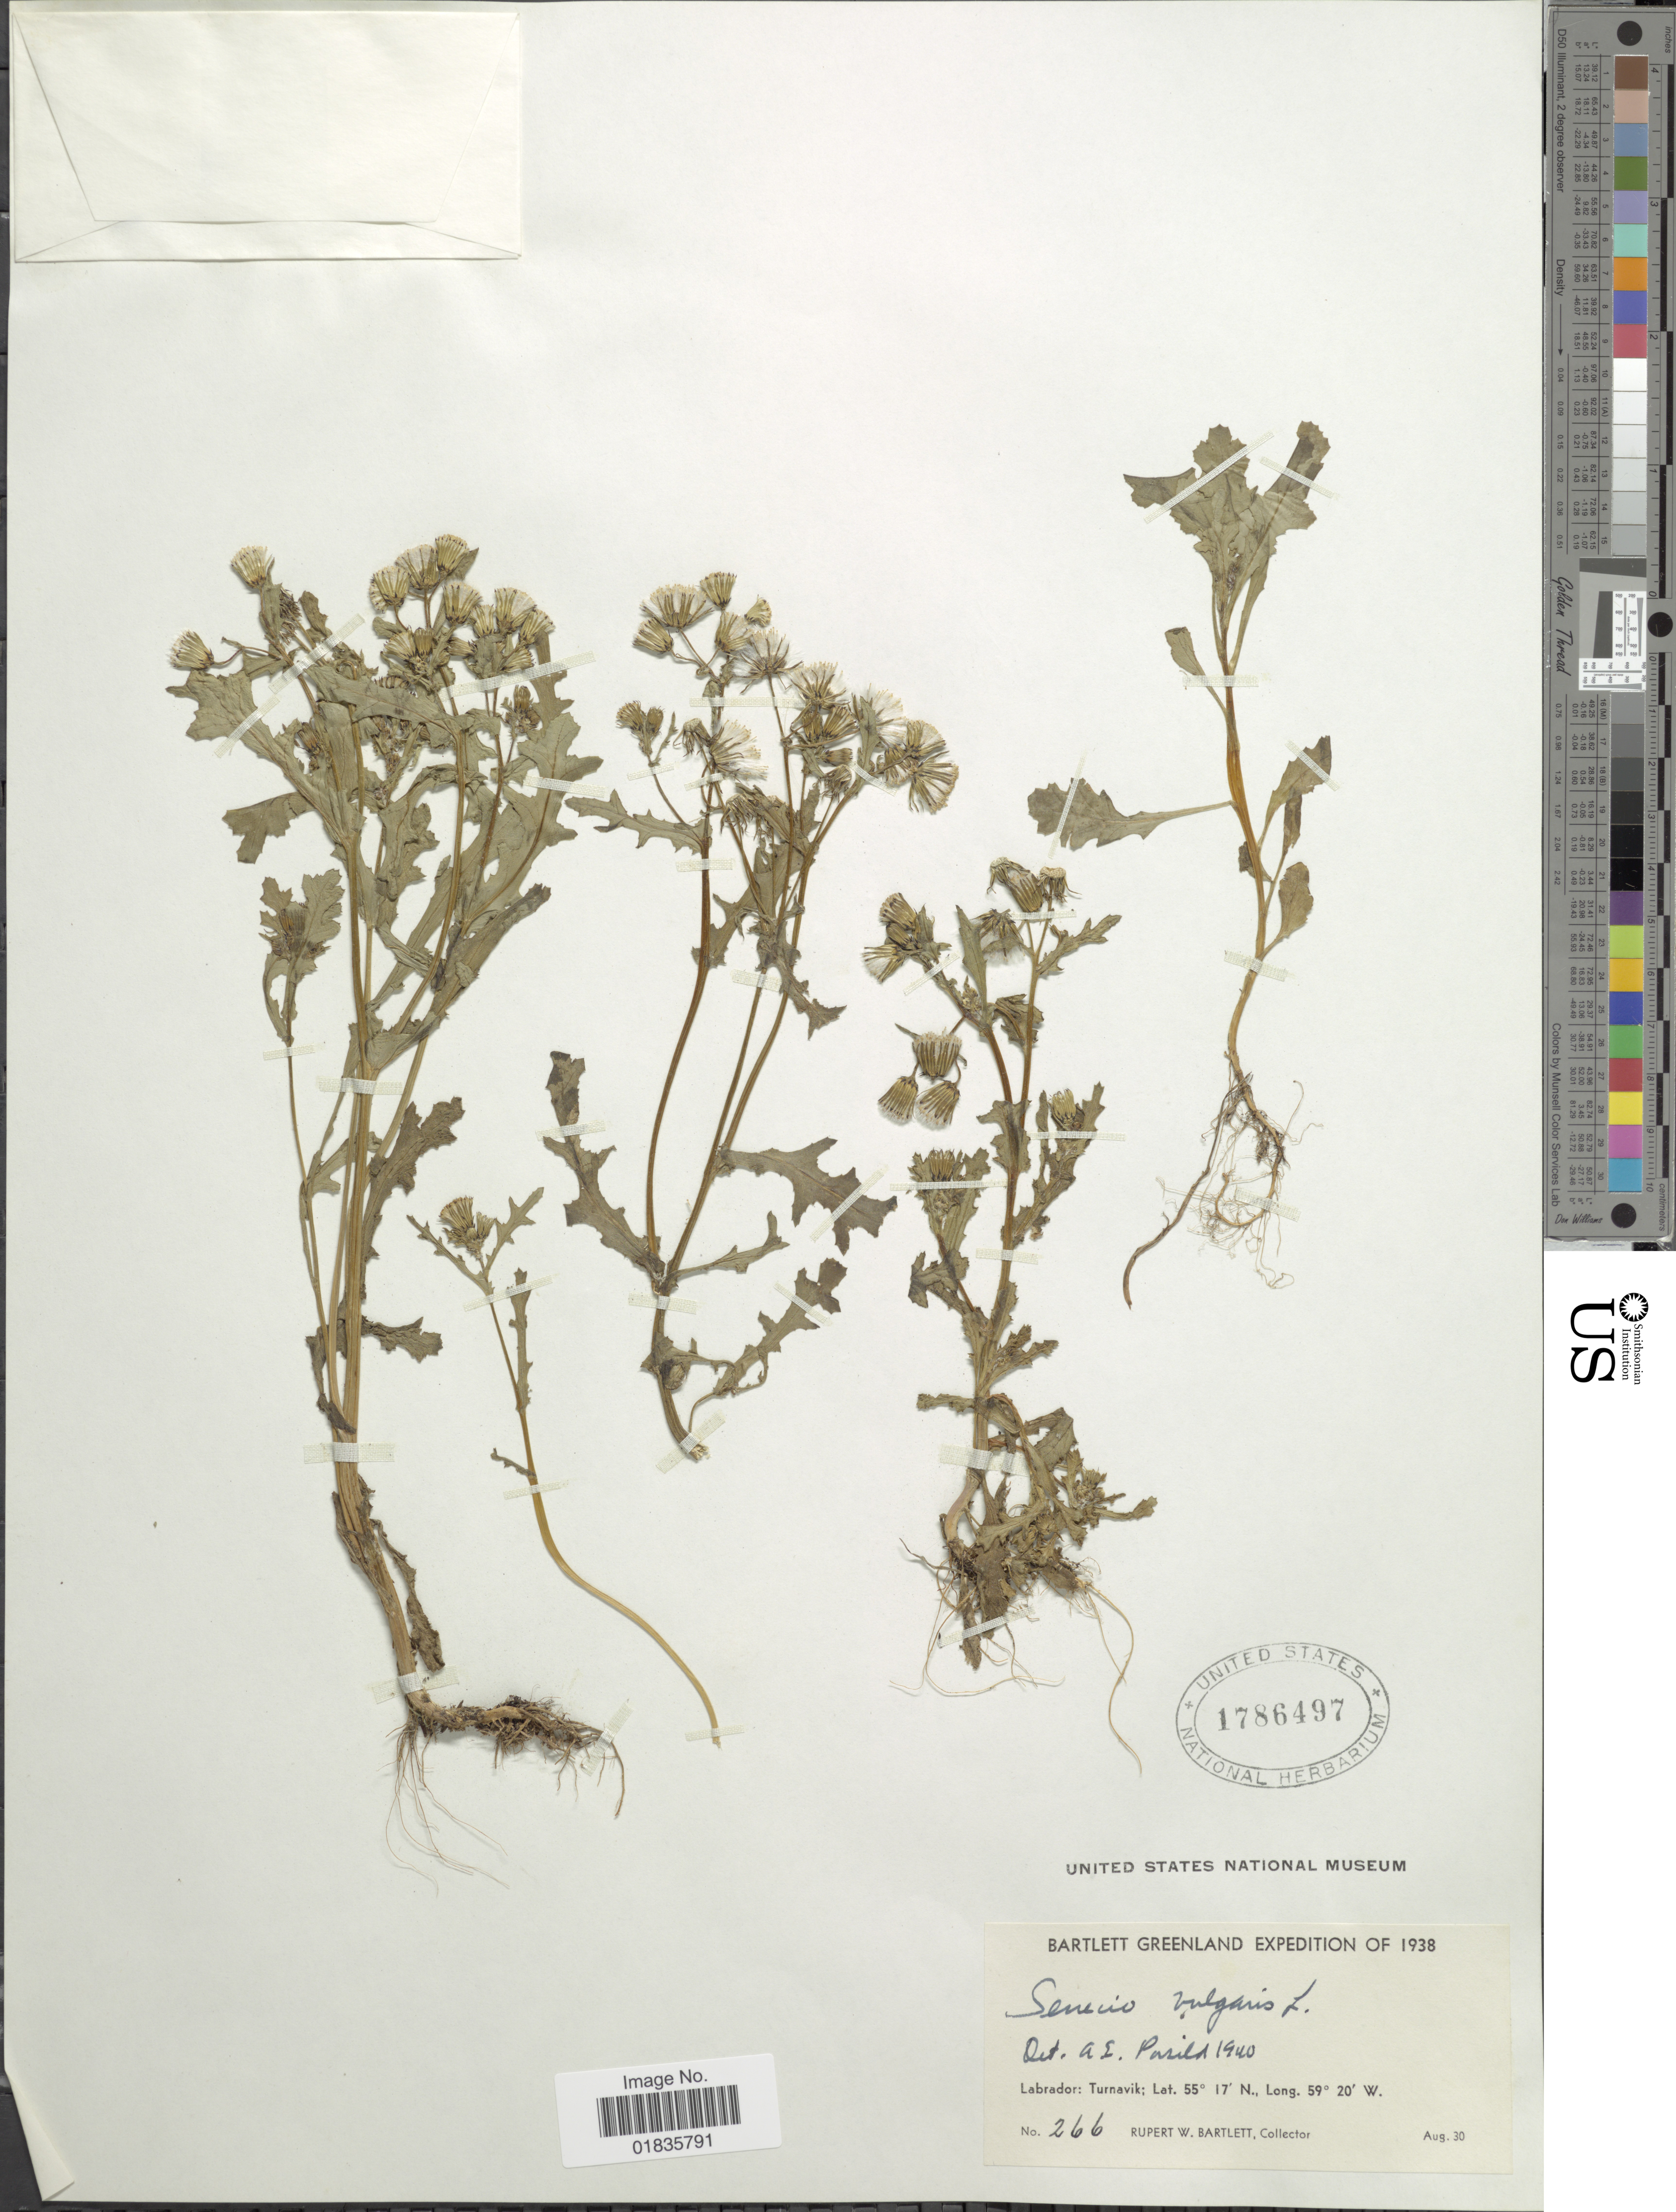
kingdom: Plantae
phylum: Tracheophyta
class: Magnoliopsida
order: Asterales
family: Asteraceae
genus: Senecio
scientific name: Senecio vulgaris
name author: L.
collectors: R. W. Bartlett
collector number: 266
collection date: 1938-08-30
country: Canada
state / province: Newfoundland and Labrador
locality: Labrador: Turnavik, Greenland.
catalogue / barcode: US 1786497